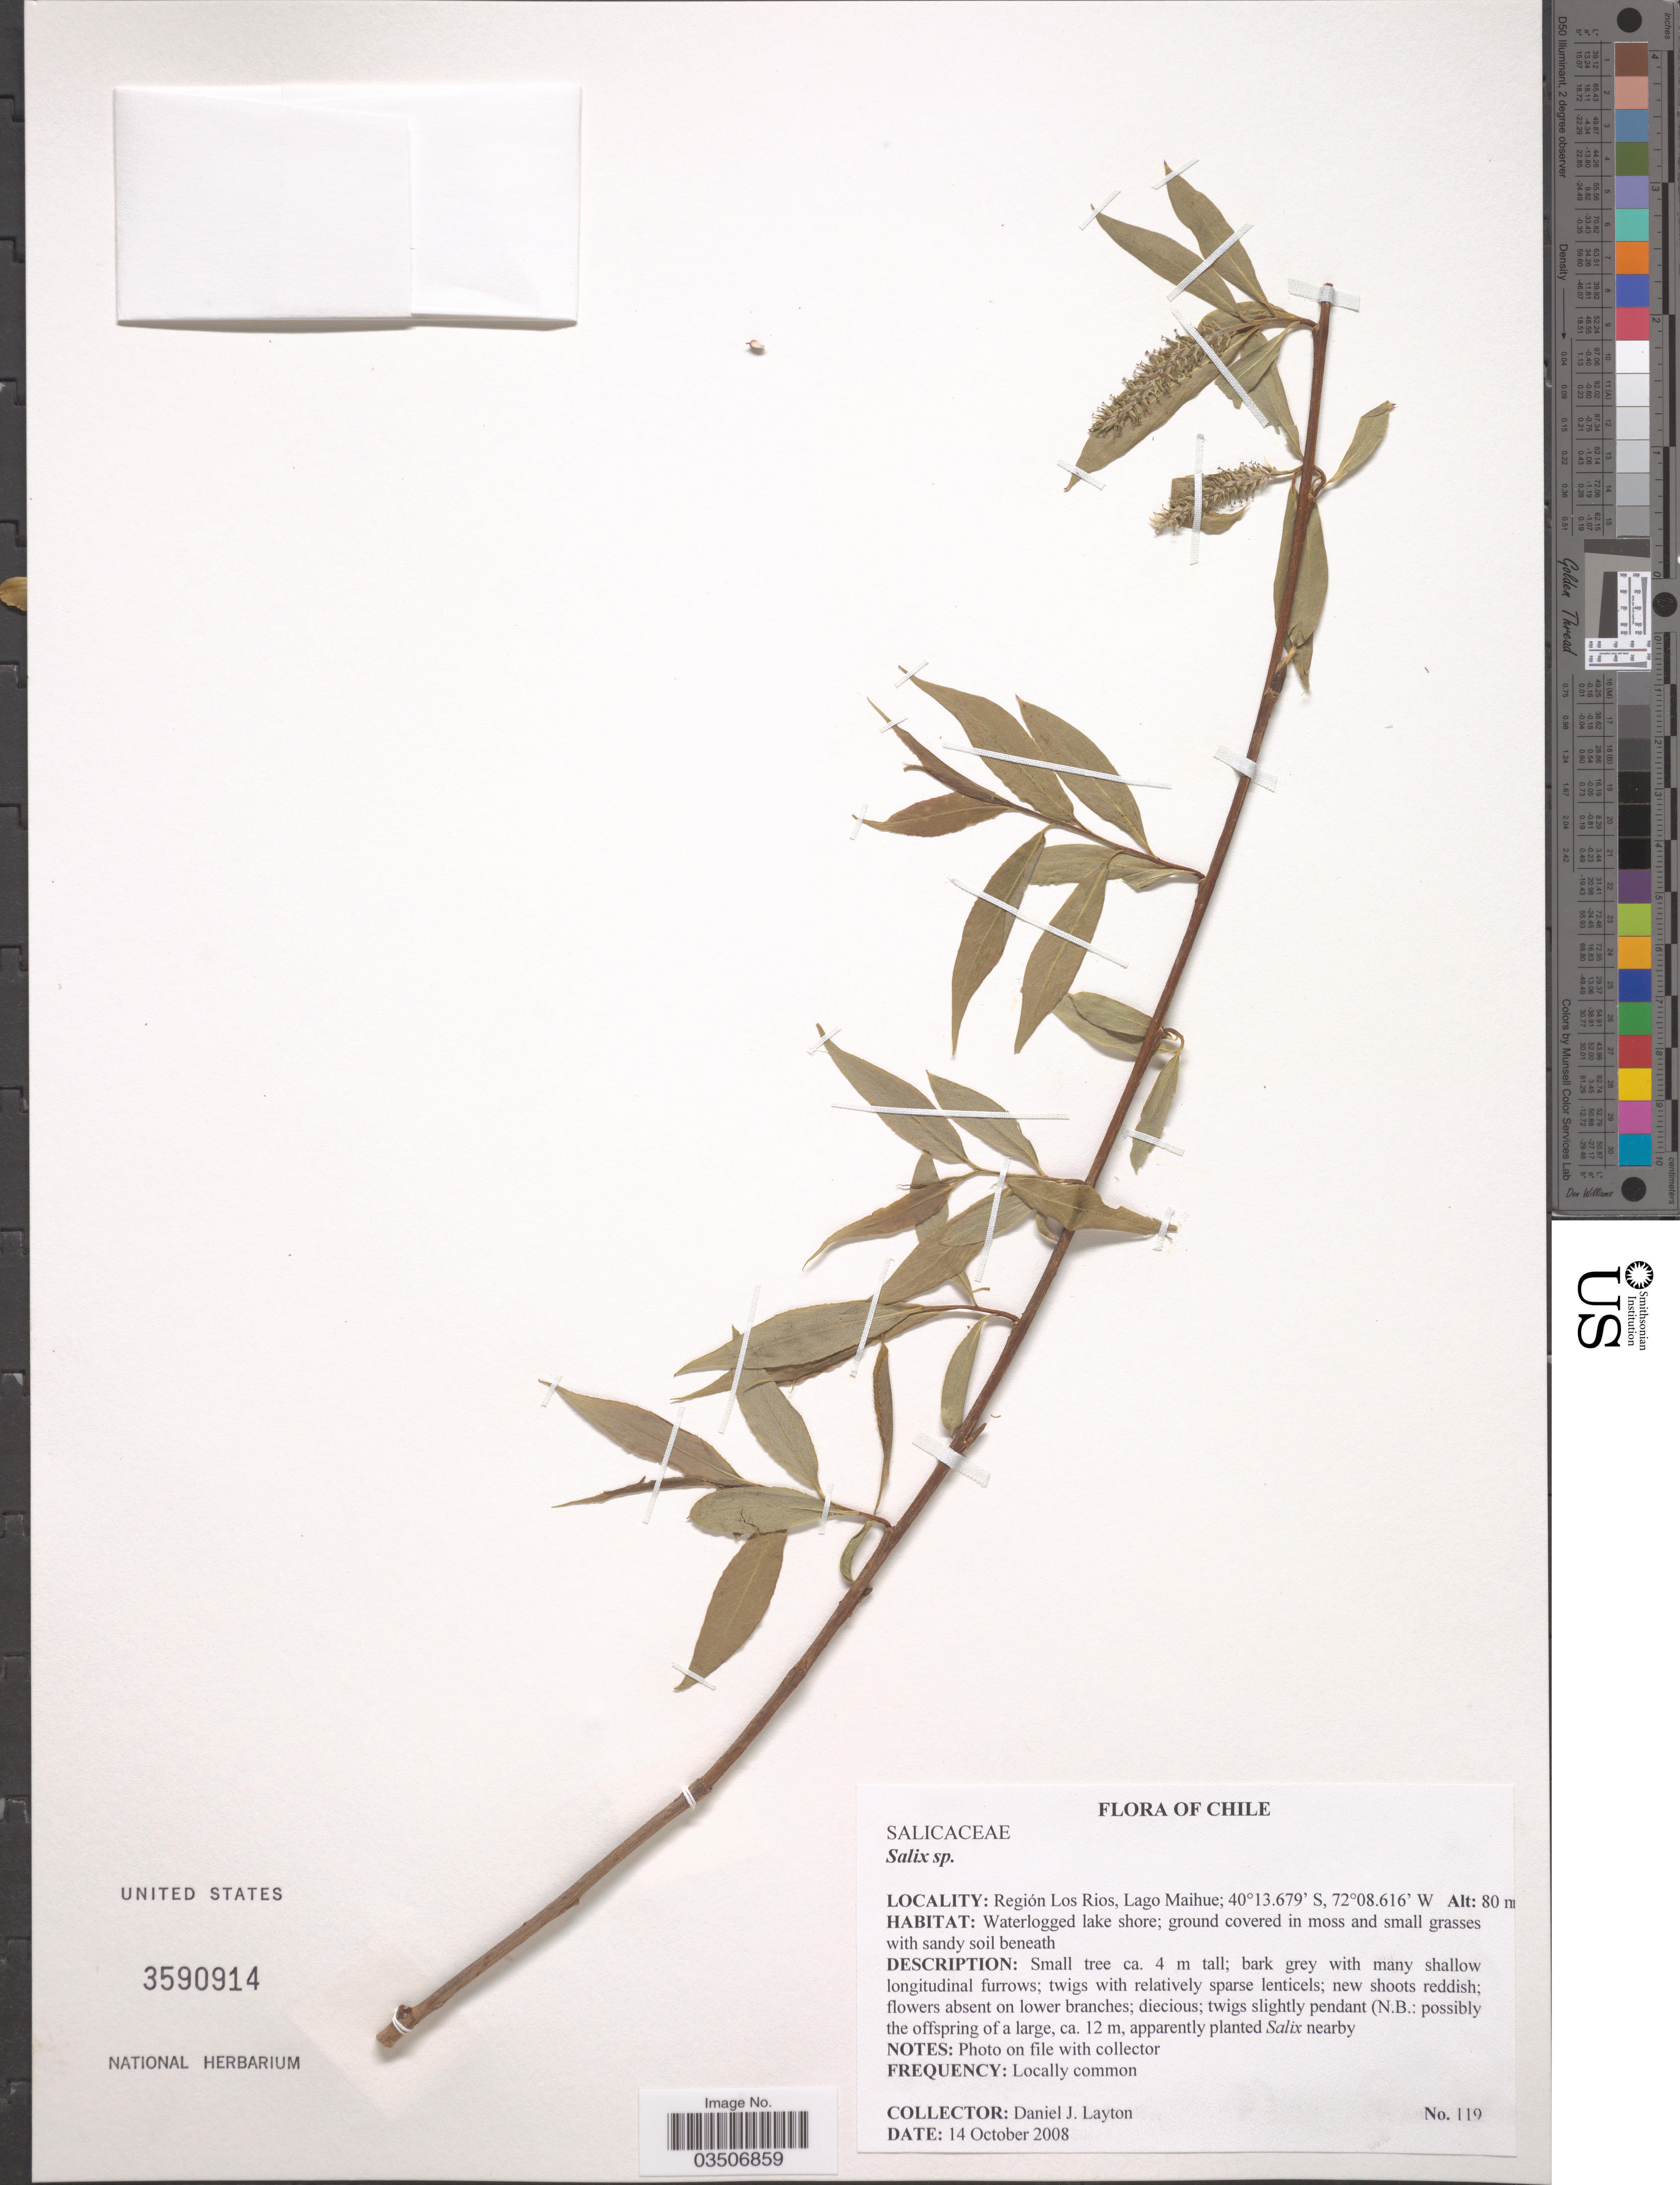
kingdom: Plantae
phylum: Tracheophyta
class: Magnoliopsida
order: Malpighiales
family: Salicaceae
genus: Salix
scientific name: Salix cordata x S. sericea Marshall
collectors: D. J. Layton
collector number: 119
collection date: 2008-10-14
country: Chile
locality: Región Los Rios, Lago Maihue.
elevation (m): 80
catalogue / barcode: US 3590914